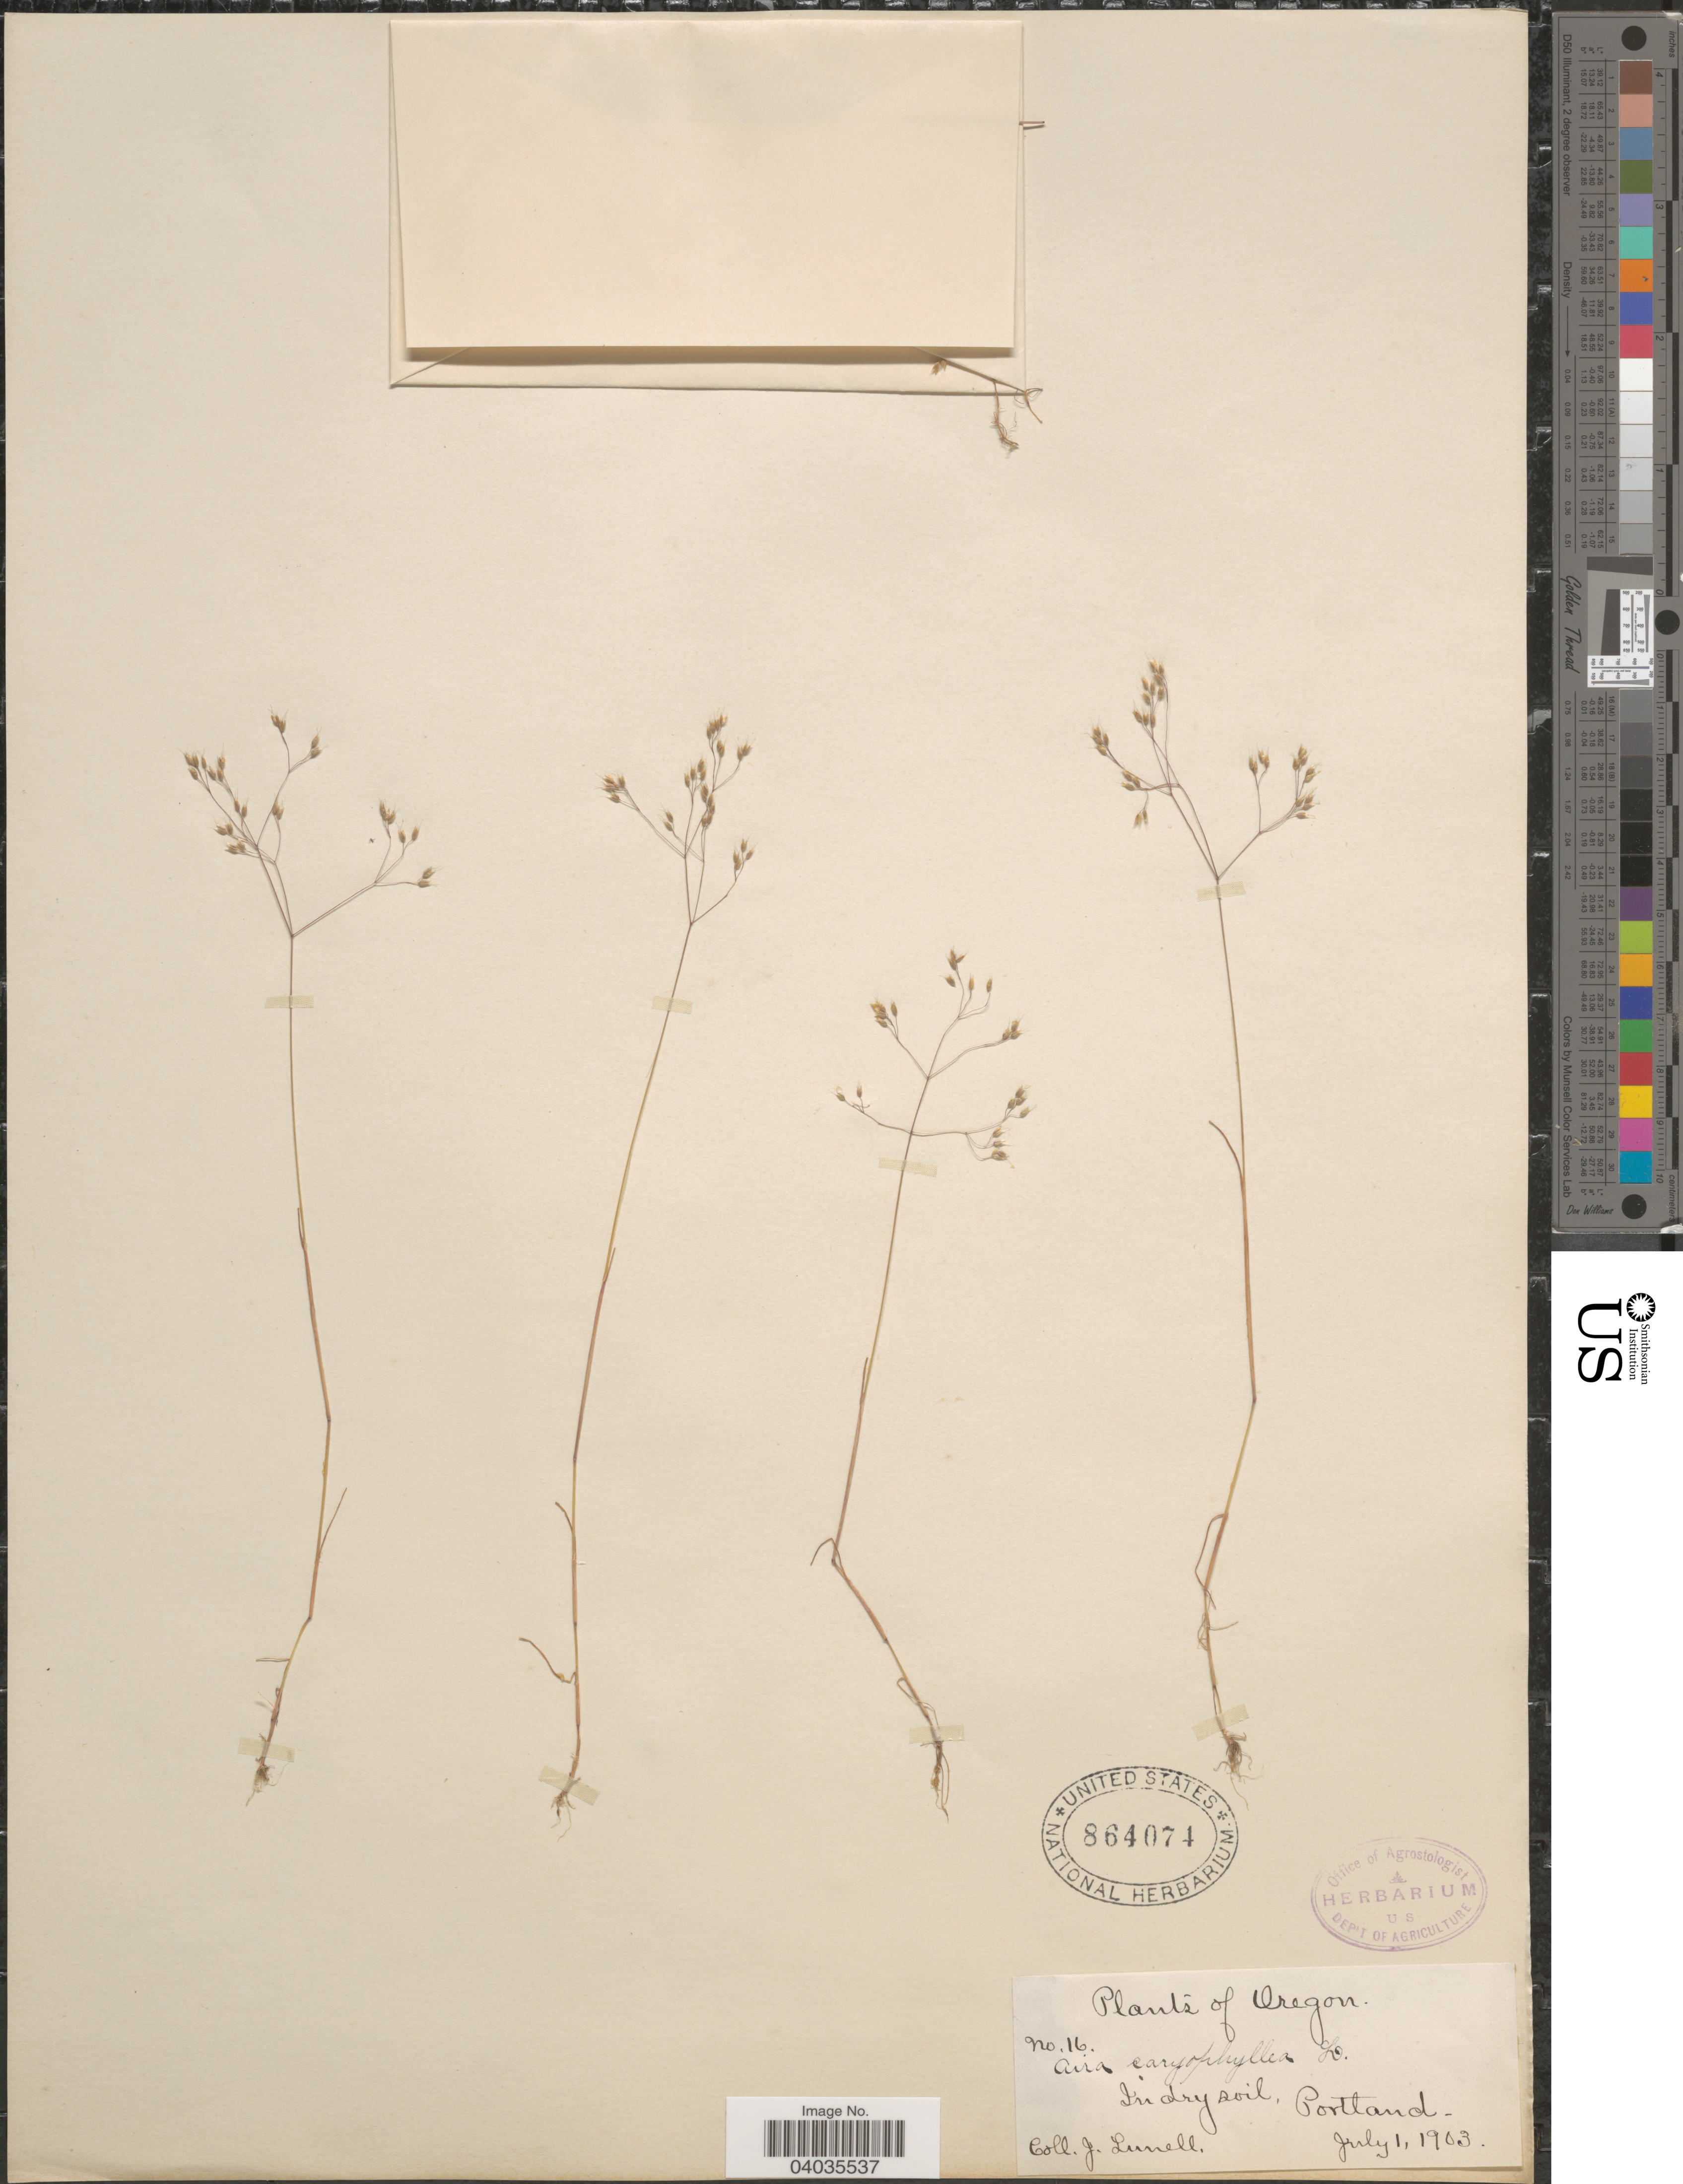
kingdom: Plantae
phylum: Tracheophyta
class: Liliopsida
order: Poales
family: Poaceae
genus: Aira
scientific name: Aira caryophyllea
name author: L.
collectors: J. Lunell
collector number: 16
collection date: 1903-07-01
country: United States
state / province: Oregon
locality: Portland.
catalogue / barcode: US 864074